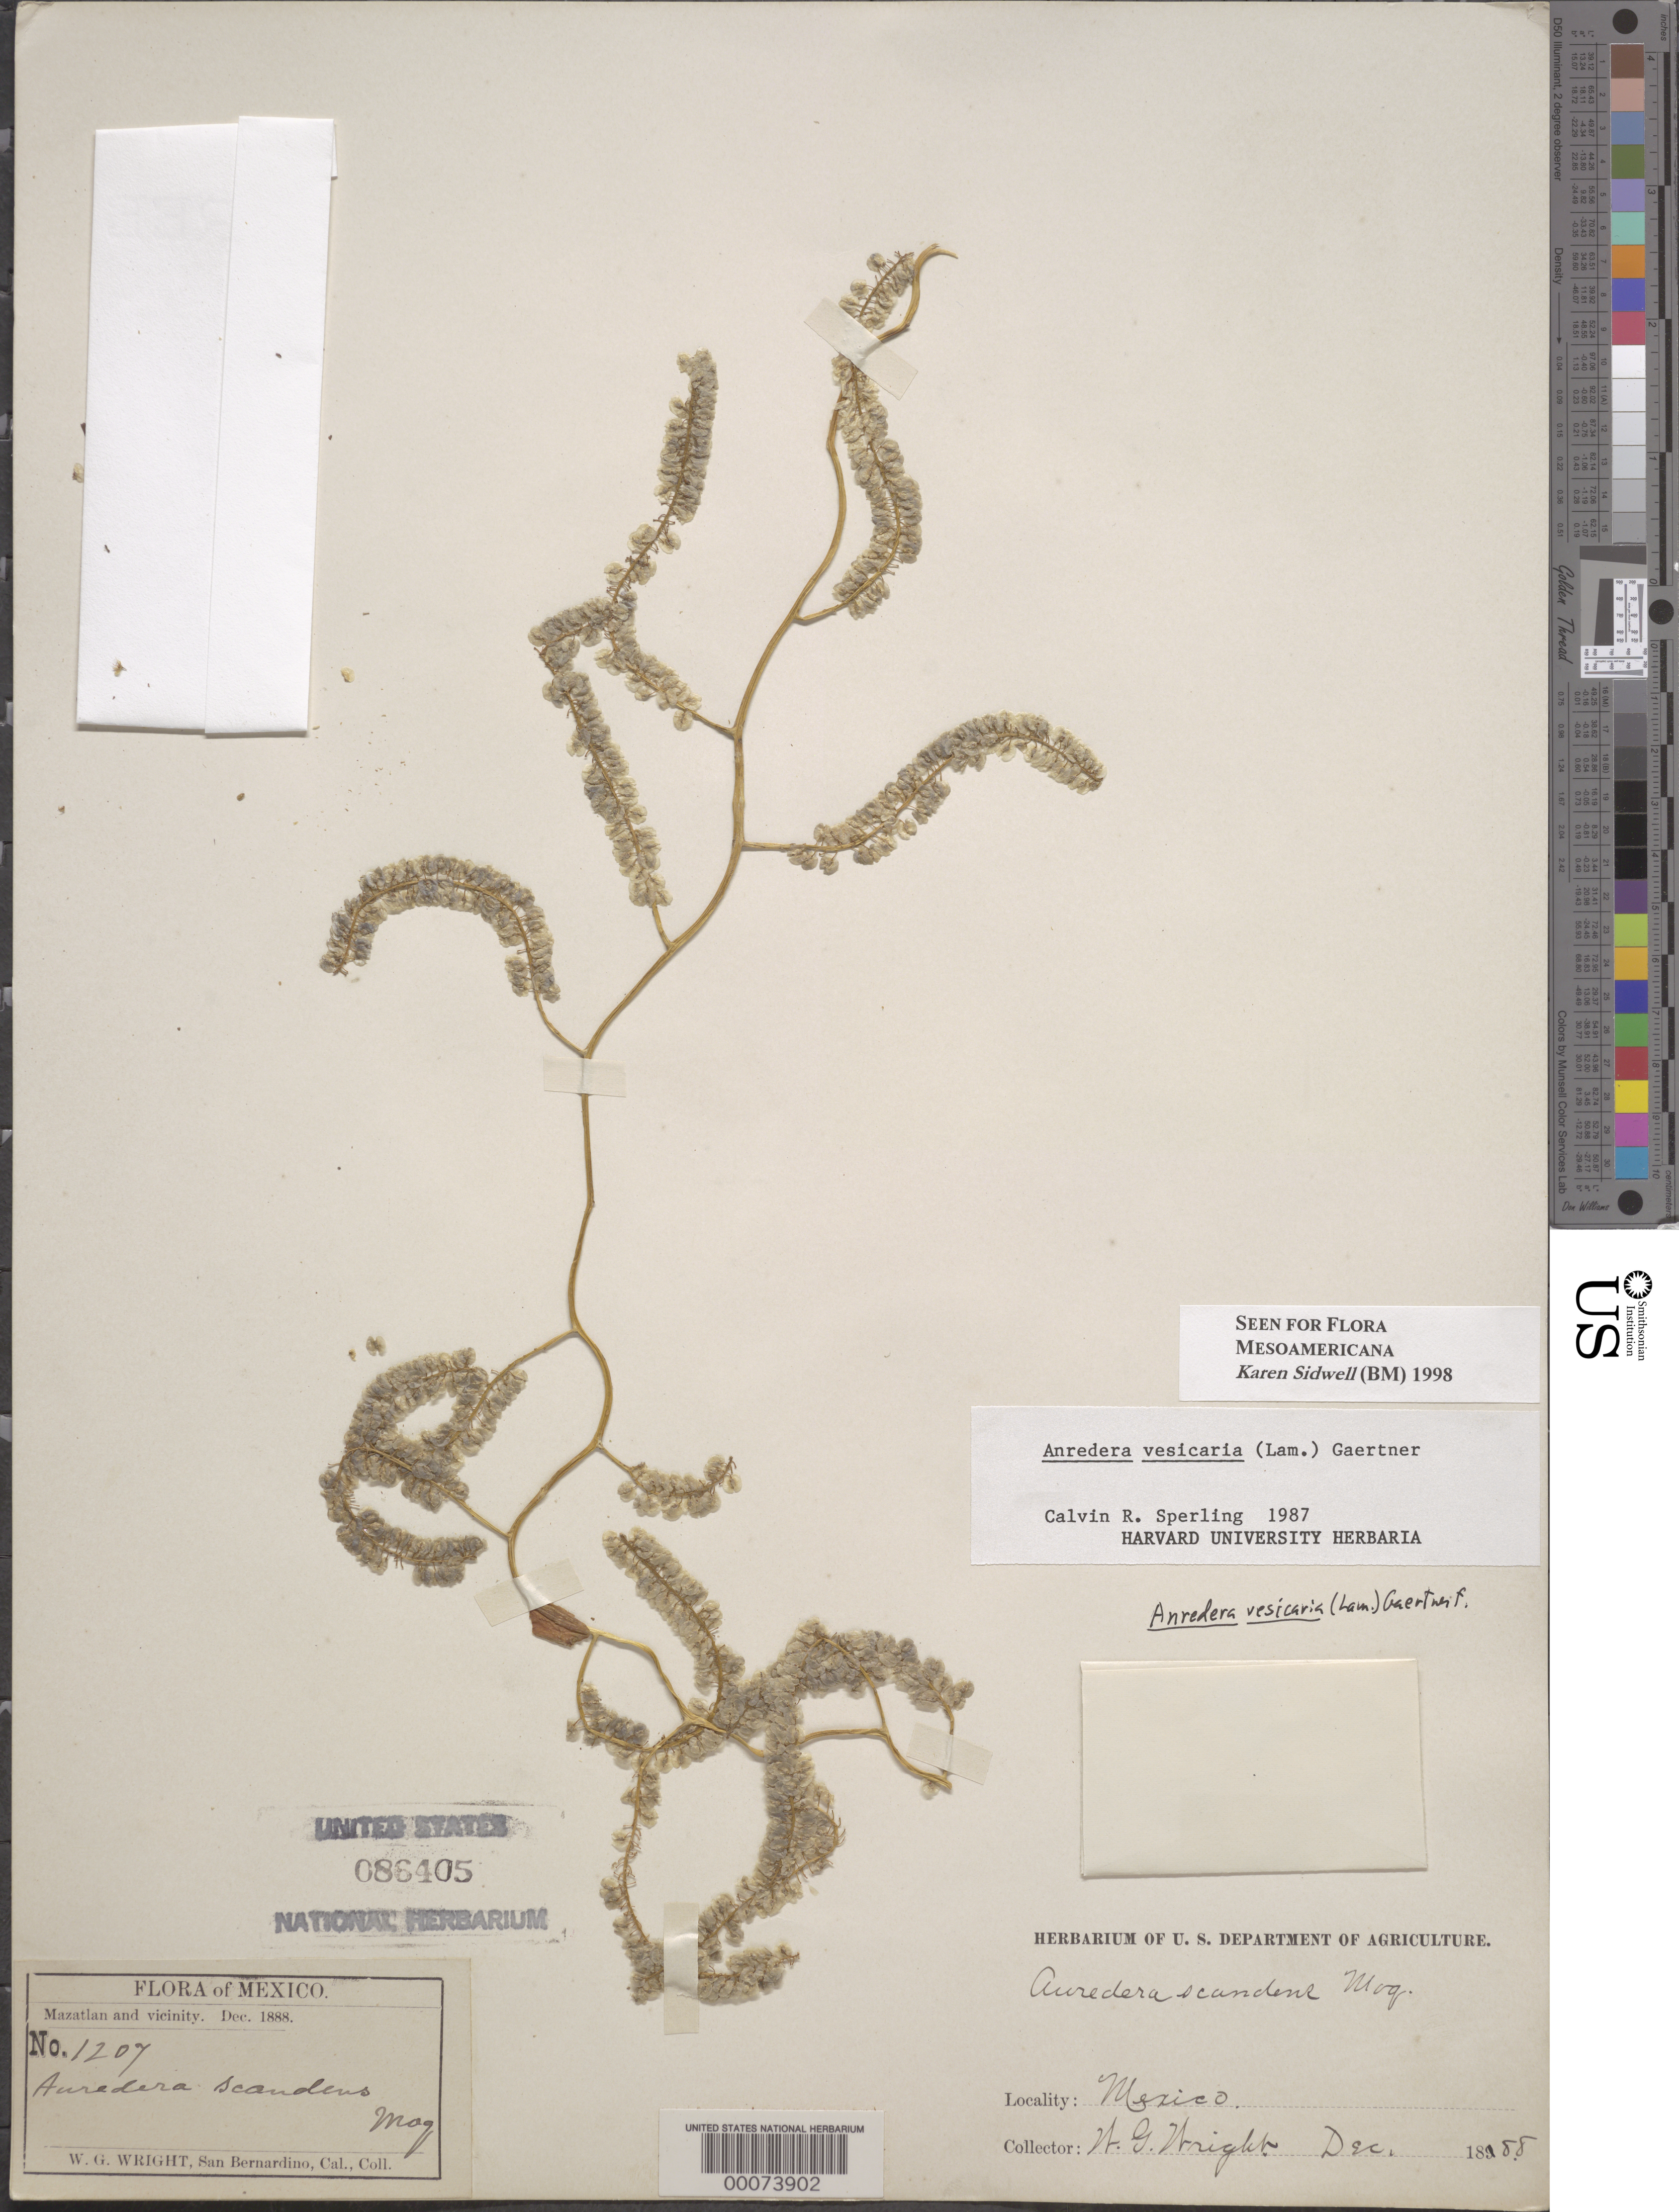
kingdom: Plantae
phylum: Tracheophyta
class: Magnoliopsida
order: Caryophyllales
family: Basellaceae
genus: Anredera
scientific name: Anredera vesicaria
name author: (Lam.) C.F. Gaertn.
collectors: W. G. Wright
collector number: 1207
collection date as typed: Dec 1888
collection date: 1888-12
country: Mexico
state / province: Sinaloa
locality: Mazatlan and vicinity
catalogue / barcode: US 86405